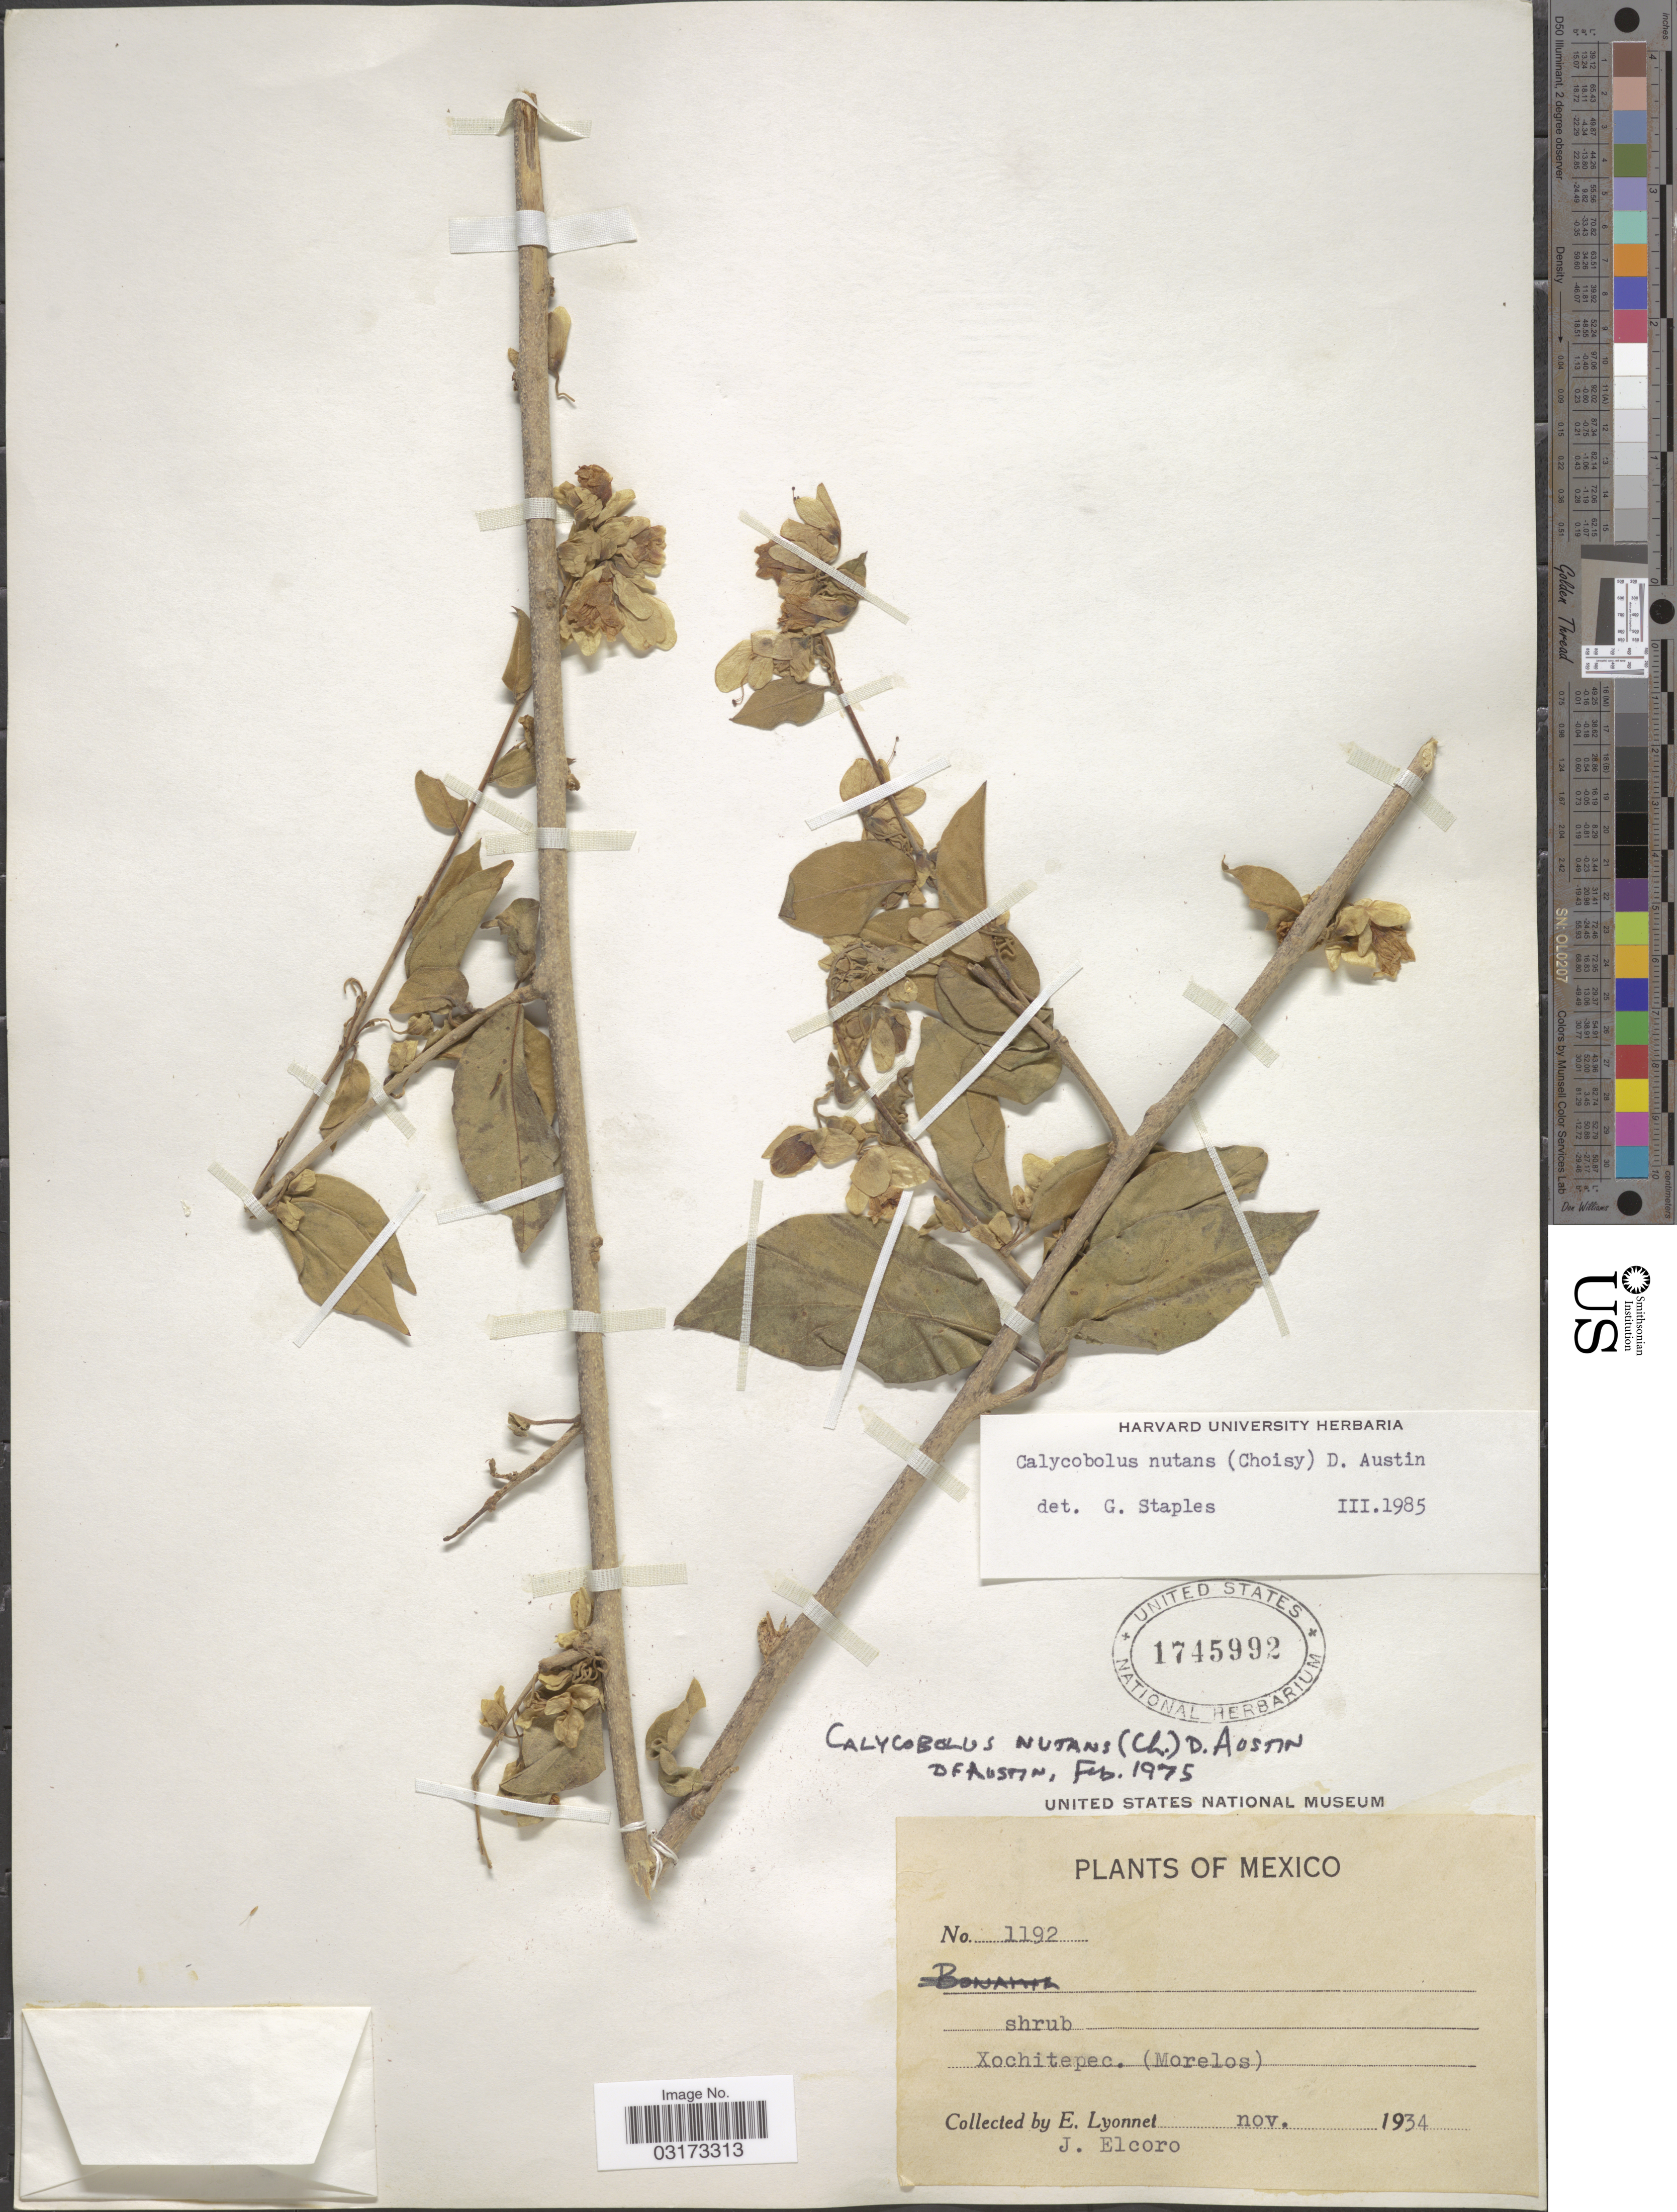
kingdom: Plantae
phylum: Tracheophyta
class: Magnoliopsida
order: Solanales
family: Convolvulaceae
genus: Calycobolus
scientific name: Calycobolus nutans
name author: (Moc. & Sessé ex Choisy) D.F. Austin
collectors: E. Lyonnet & J. Elcoro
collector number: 1192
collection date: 1934-11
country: Mexico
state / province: Morelos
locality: Xochitepec.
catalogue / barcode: US 1745992